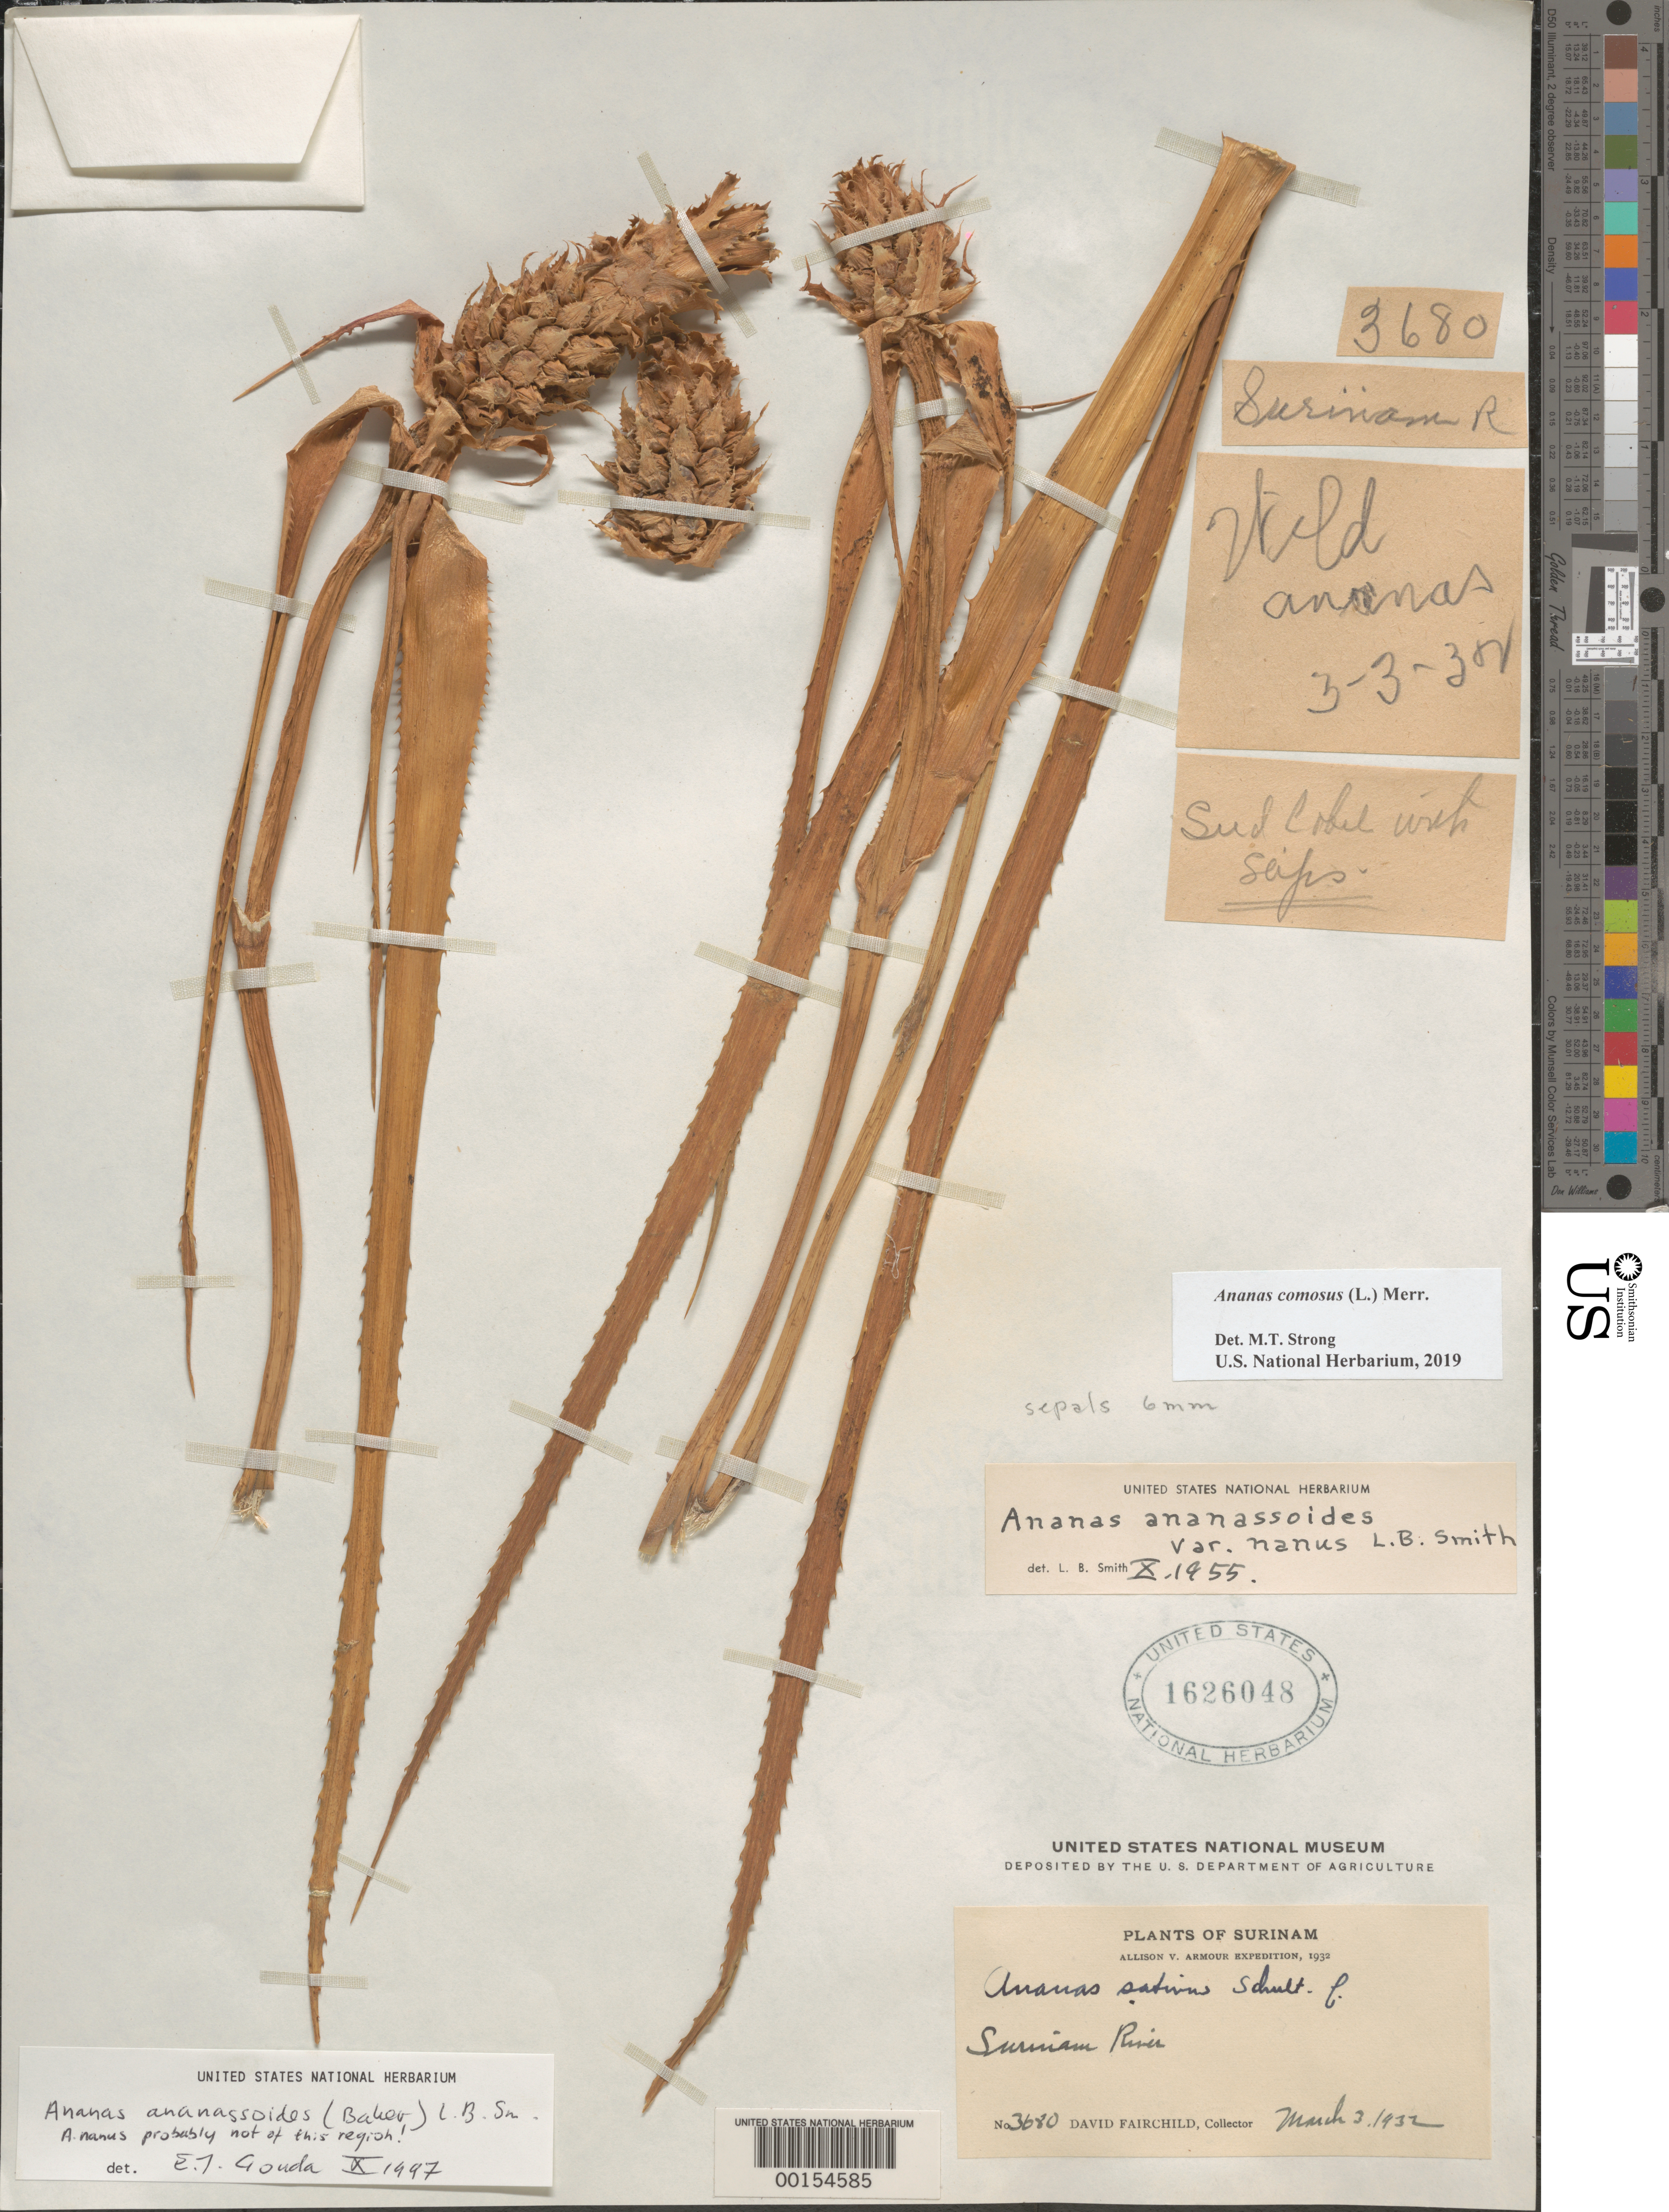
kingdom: Plantae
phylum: Tracheophyta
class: Liliopsida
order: Poales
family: Bromeliaceae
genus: Ananas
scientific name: Ananas comosus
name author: (L.) Merr.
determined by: Strong, Mark T., (BOT), Smithsonian Institution - National Museum of Natural History (UNITED STATES)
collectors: D. G. Fairchild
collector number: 3680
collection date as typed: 3-Mar-32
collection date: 1932-03-03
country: Suriname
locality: Surinam R.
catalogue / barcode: US 1626048